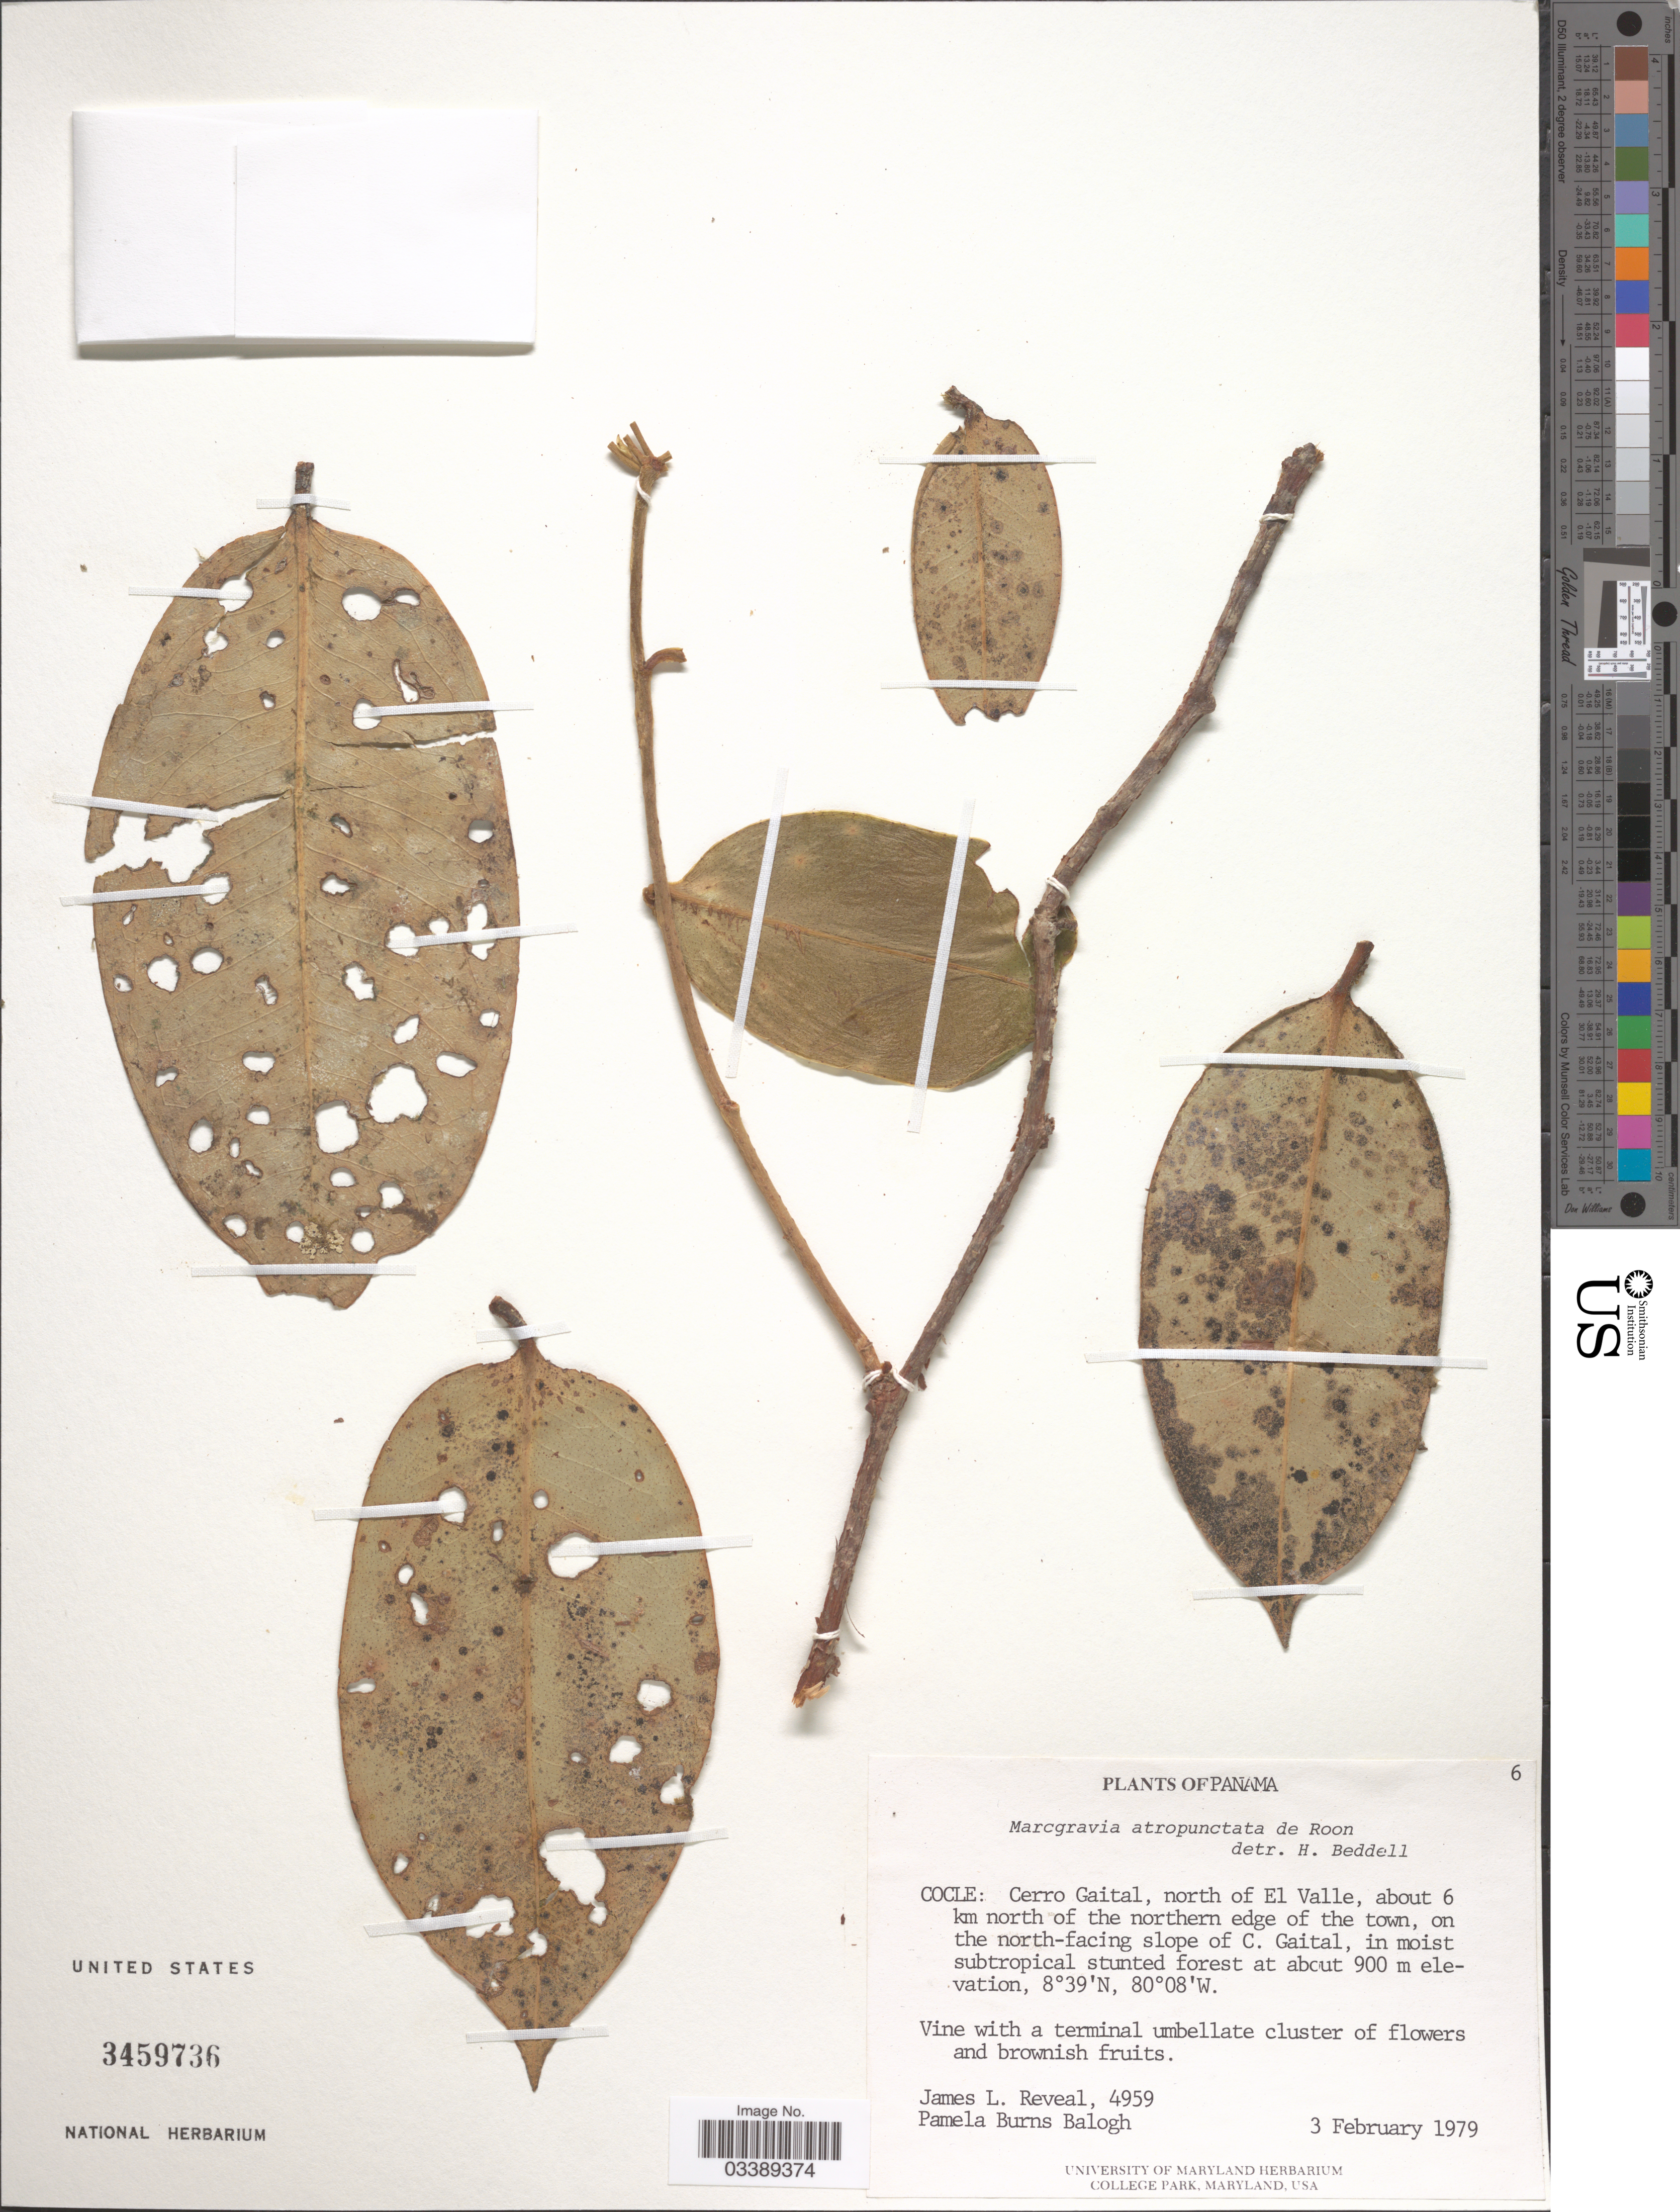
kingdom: Plantae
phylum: Tracheophyta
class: Magnoliopsida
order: Ericales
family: Marcgraviaceae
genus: Marcgravia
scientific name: Marcgravia atropunctata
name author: de Roon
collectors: J. L. Reveal & P. Burns-Balogh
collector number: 4959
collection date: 1979-02-03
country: Panama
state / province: Coclé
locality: Cerro Gaital, north of El Valle, about 6 km north of the northern edge of the town, on the north-facing slope of C. Gaital.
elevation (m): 900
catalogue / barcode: US 3459736